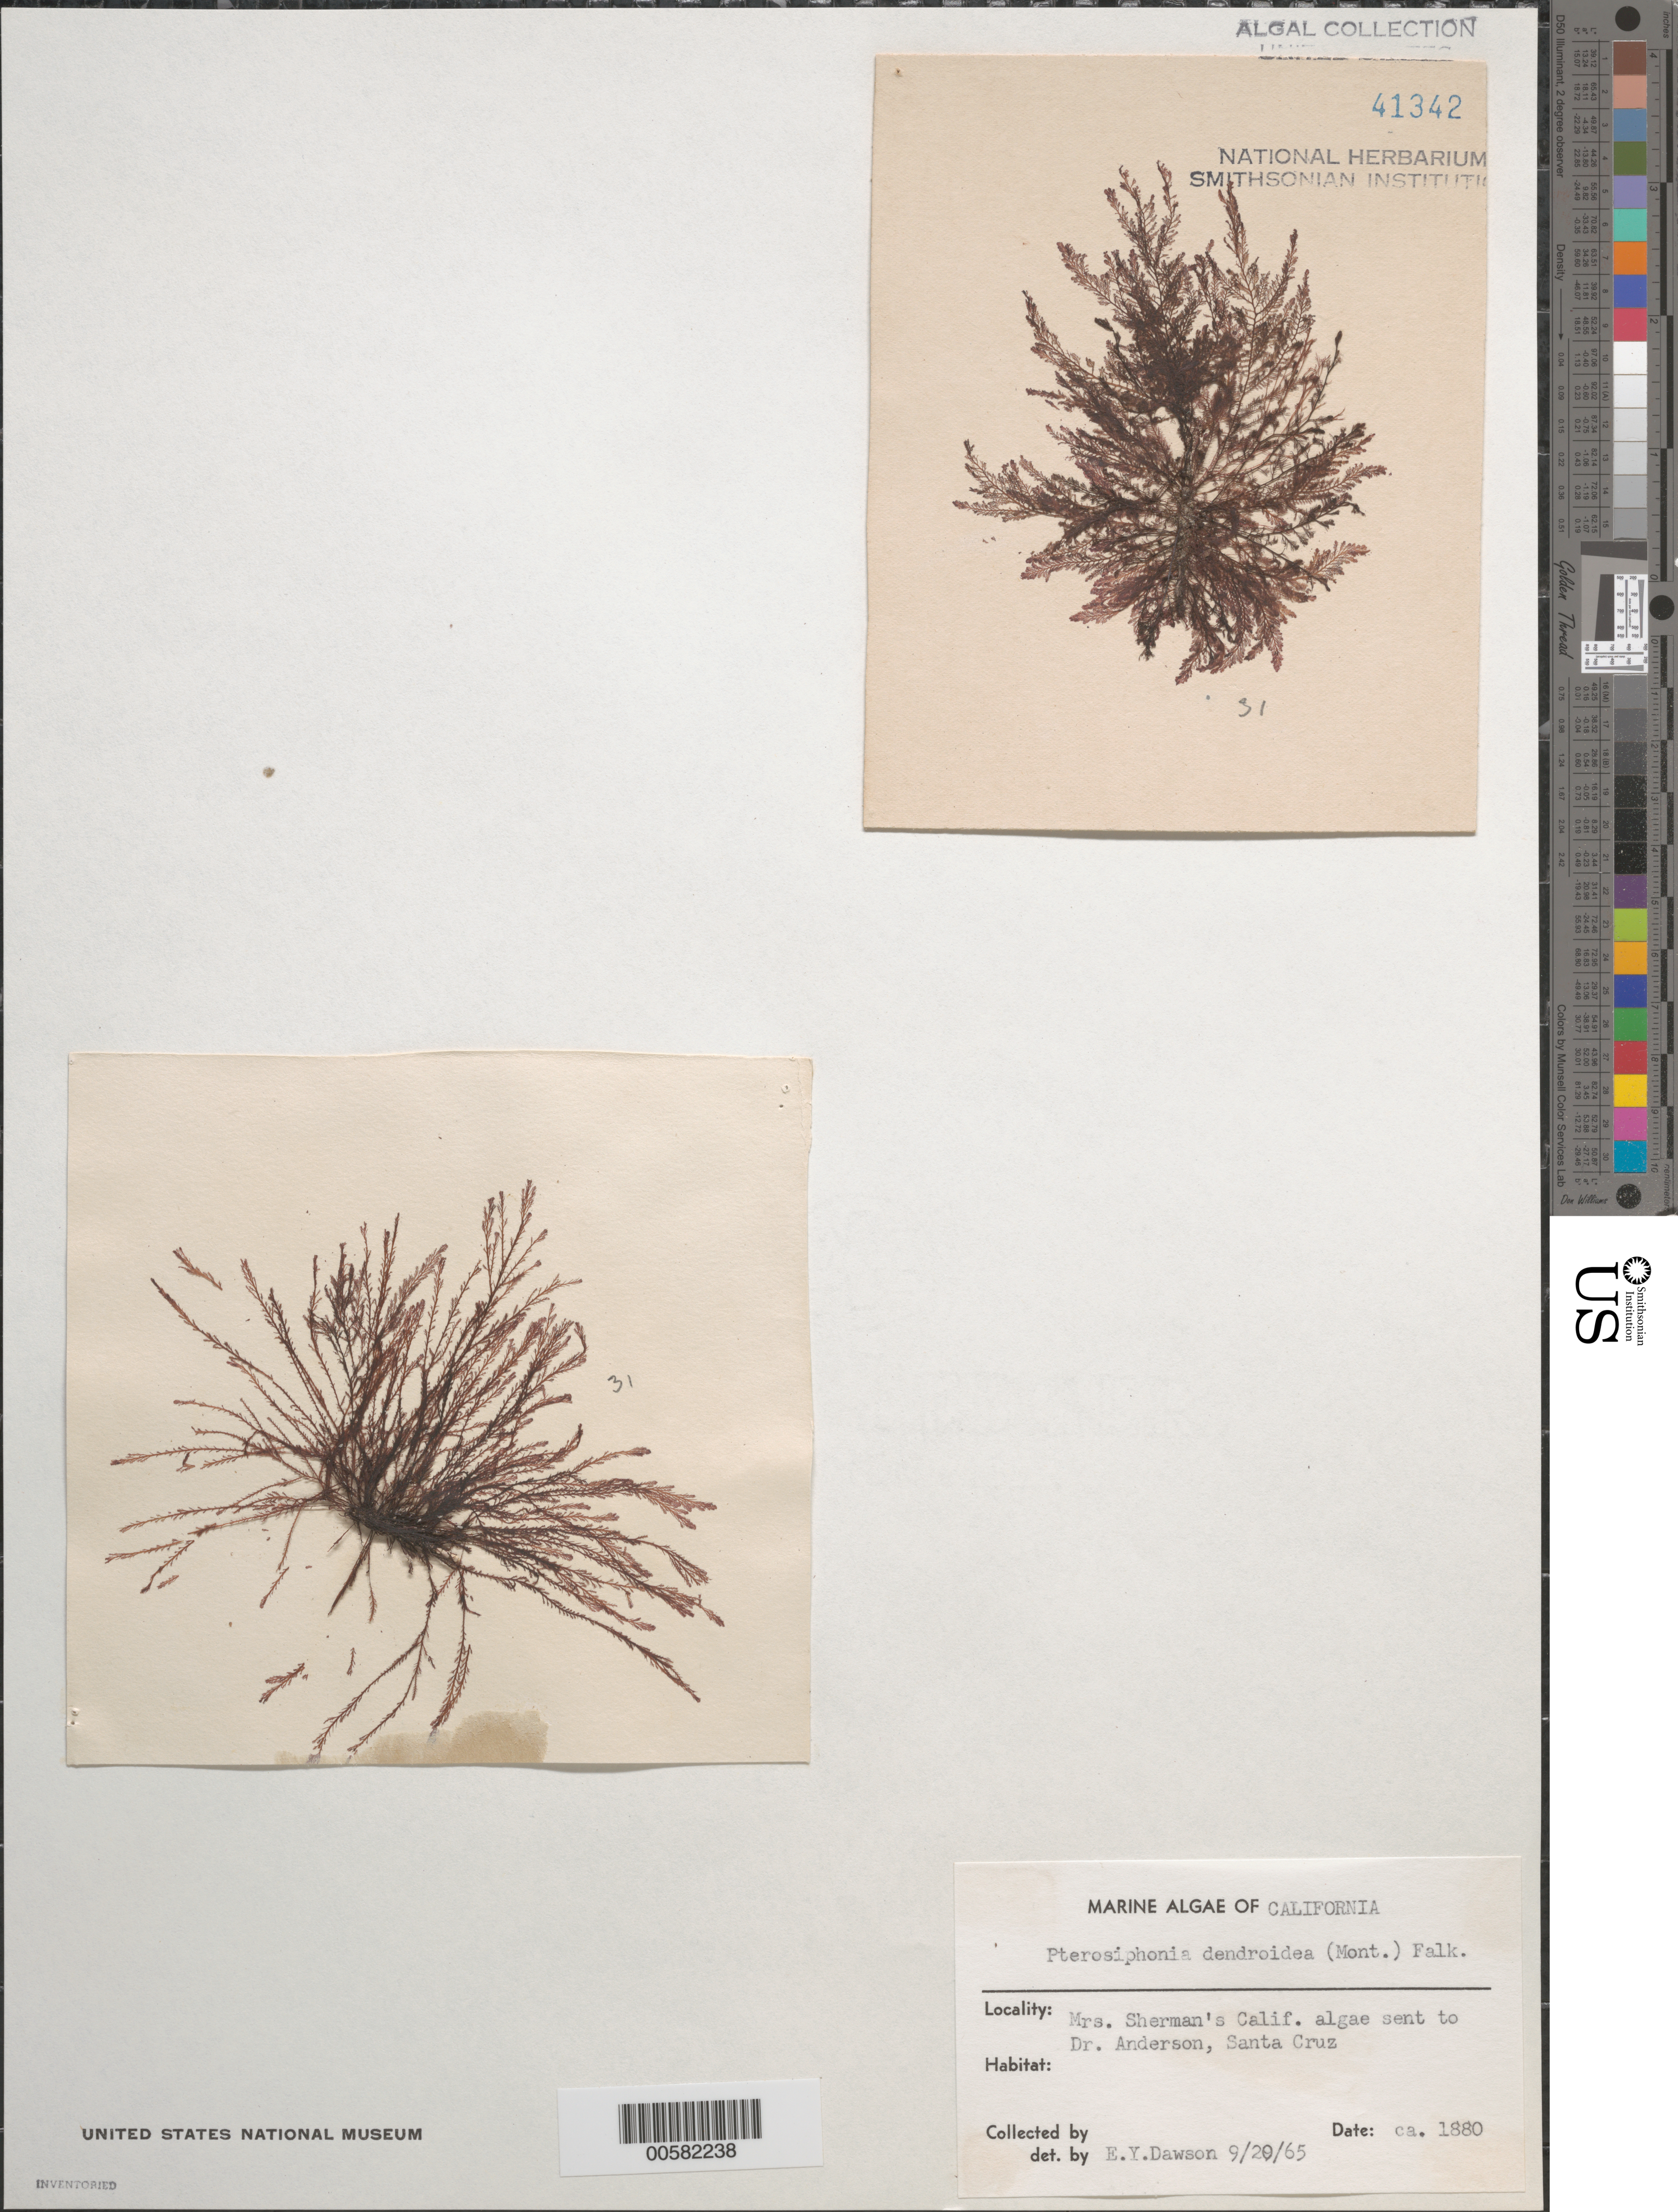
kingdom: Plantae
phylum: Rhodophyta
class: Florideophyceae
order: Ceramiales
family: Rhodomelaceae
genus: Symphyocladiella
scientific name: Symphyocladiella dendroidea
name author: (Montagne) Bustamante et al.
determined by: Algae name updating Project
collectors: M. Sherman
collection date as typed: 1880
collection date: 1880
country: United States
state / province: California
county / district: San Diego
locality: False Bay, San Diego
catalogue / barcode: US 41342